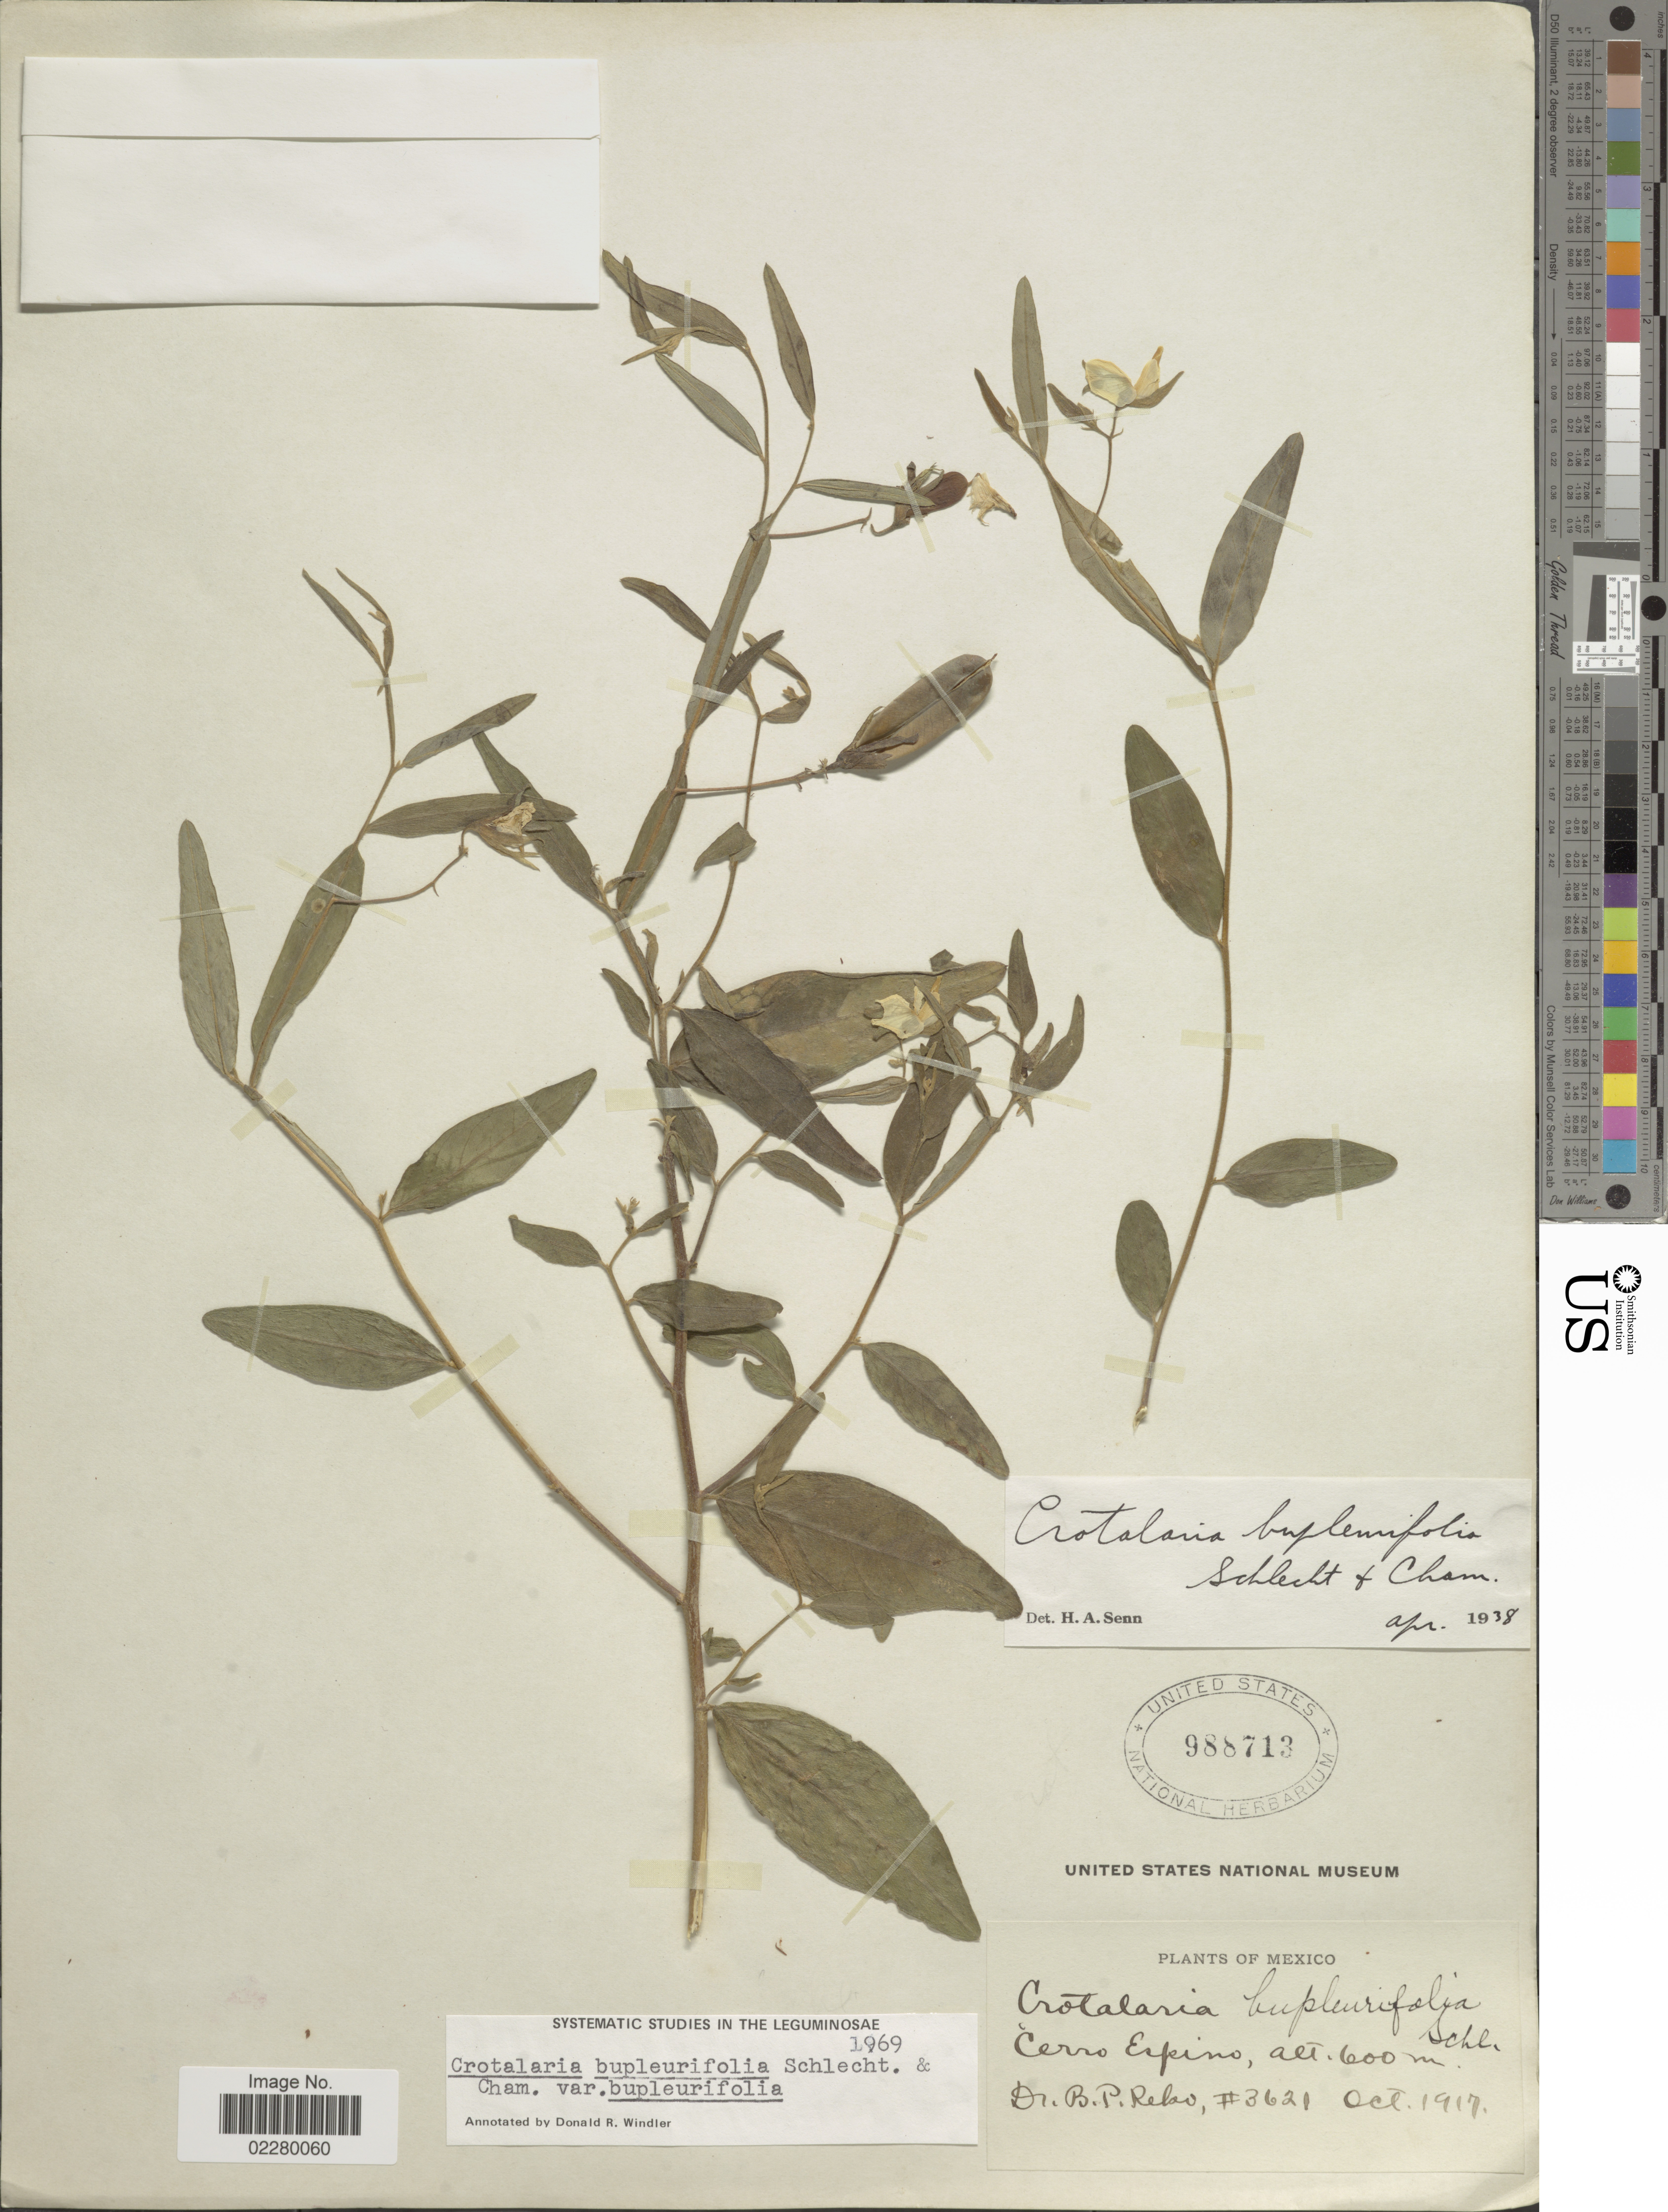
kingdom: Plantae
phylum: Tracheophyta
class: Magnoliopsida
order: Fabales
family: Fabaceae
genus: Crotalaria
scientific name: Crotalaria bupleurifolia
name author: Schltdl. & Cham.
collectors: B. P. Reko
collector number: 3621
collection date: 1917-10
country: Mexico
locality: Cerro Espino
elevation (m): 600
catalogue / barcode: US 988713